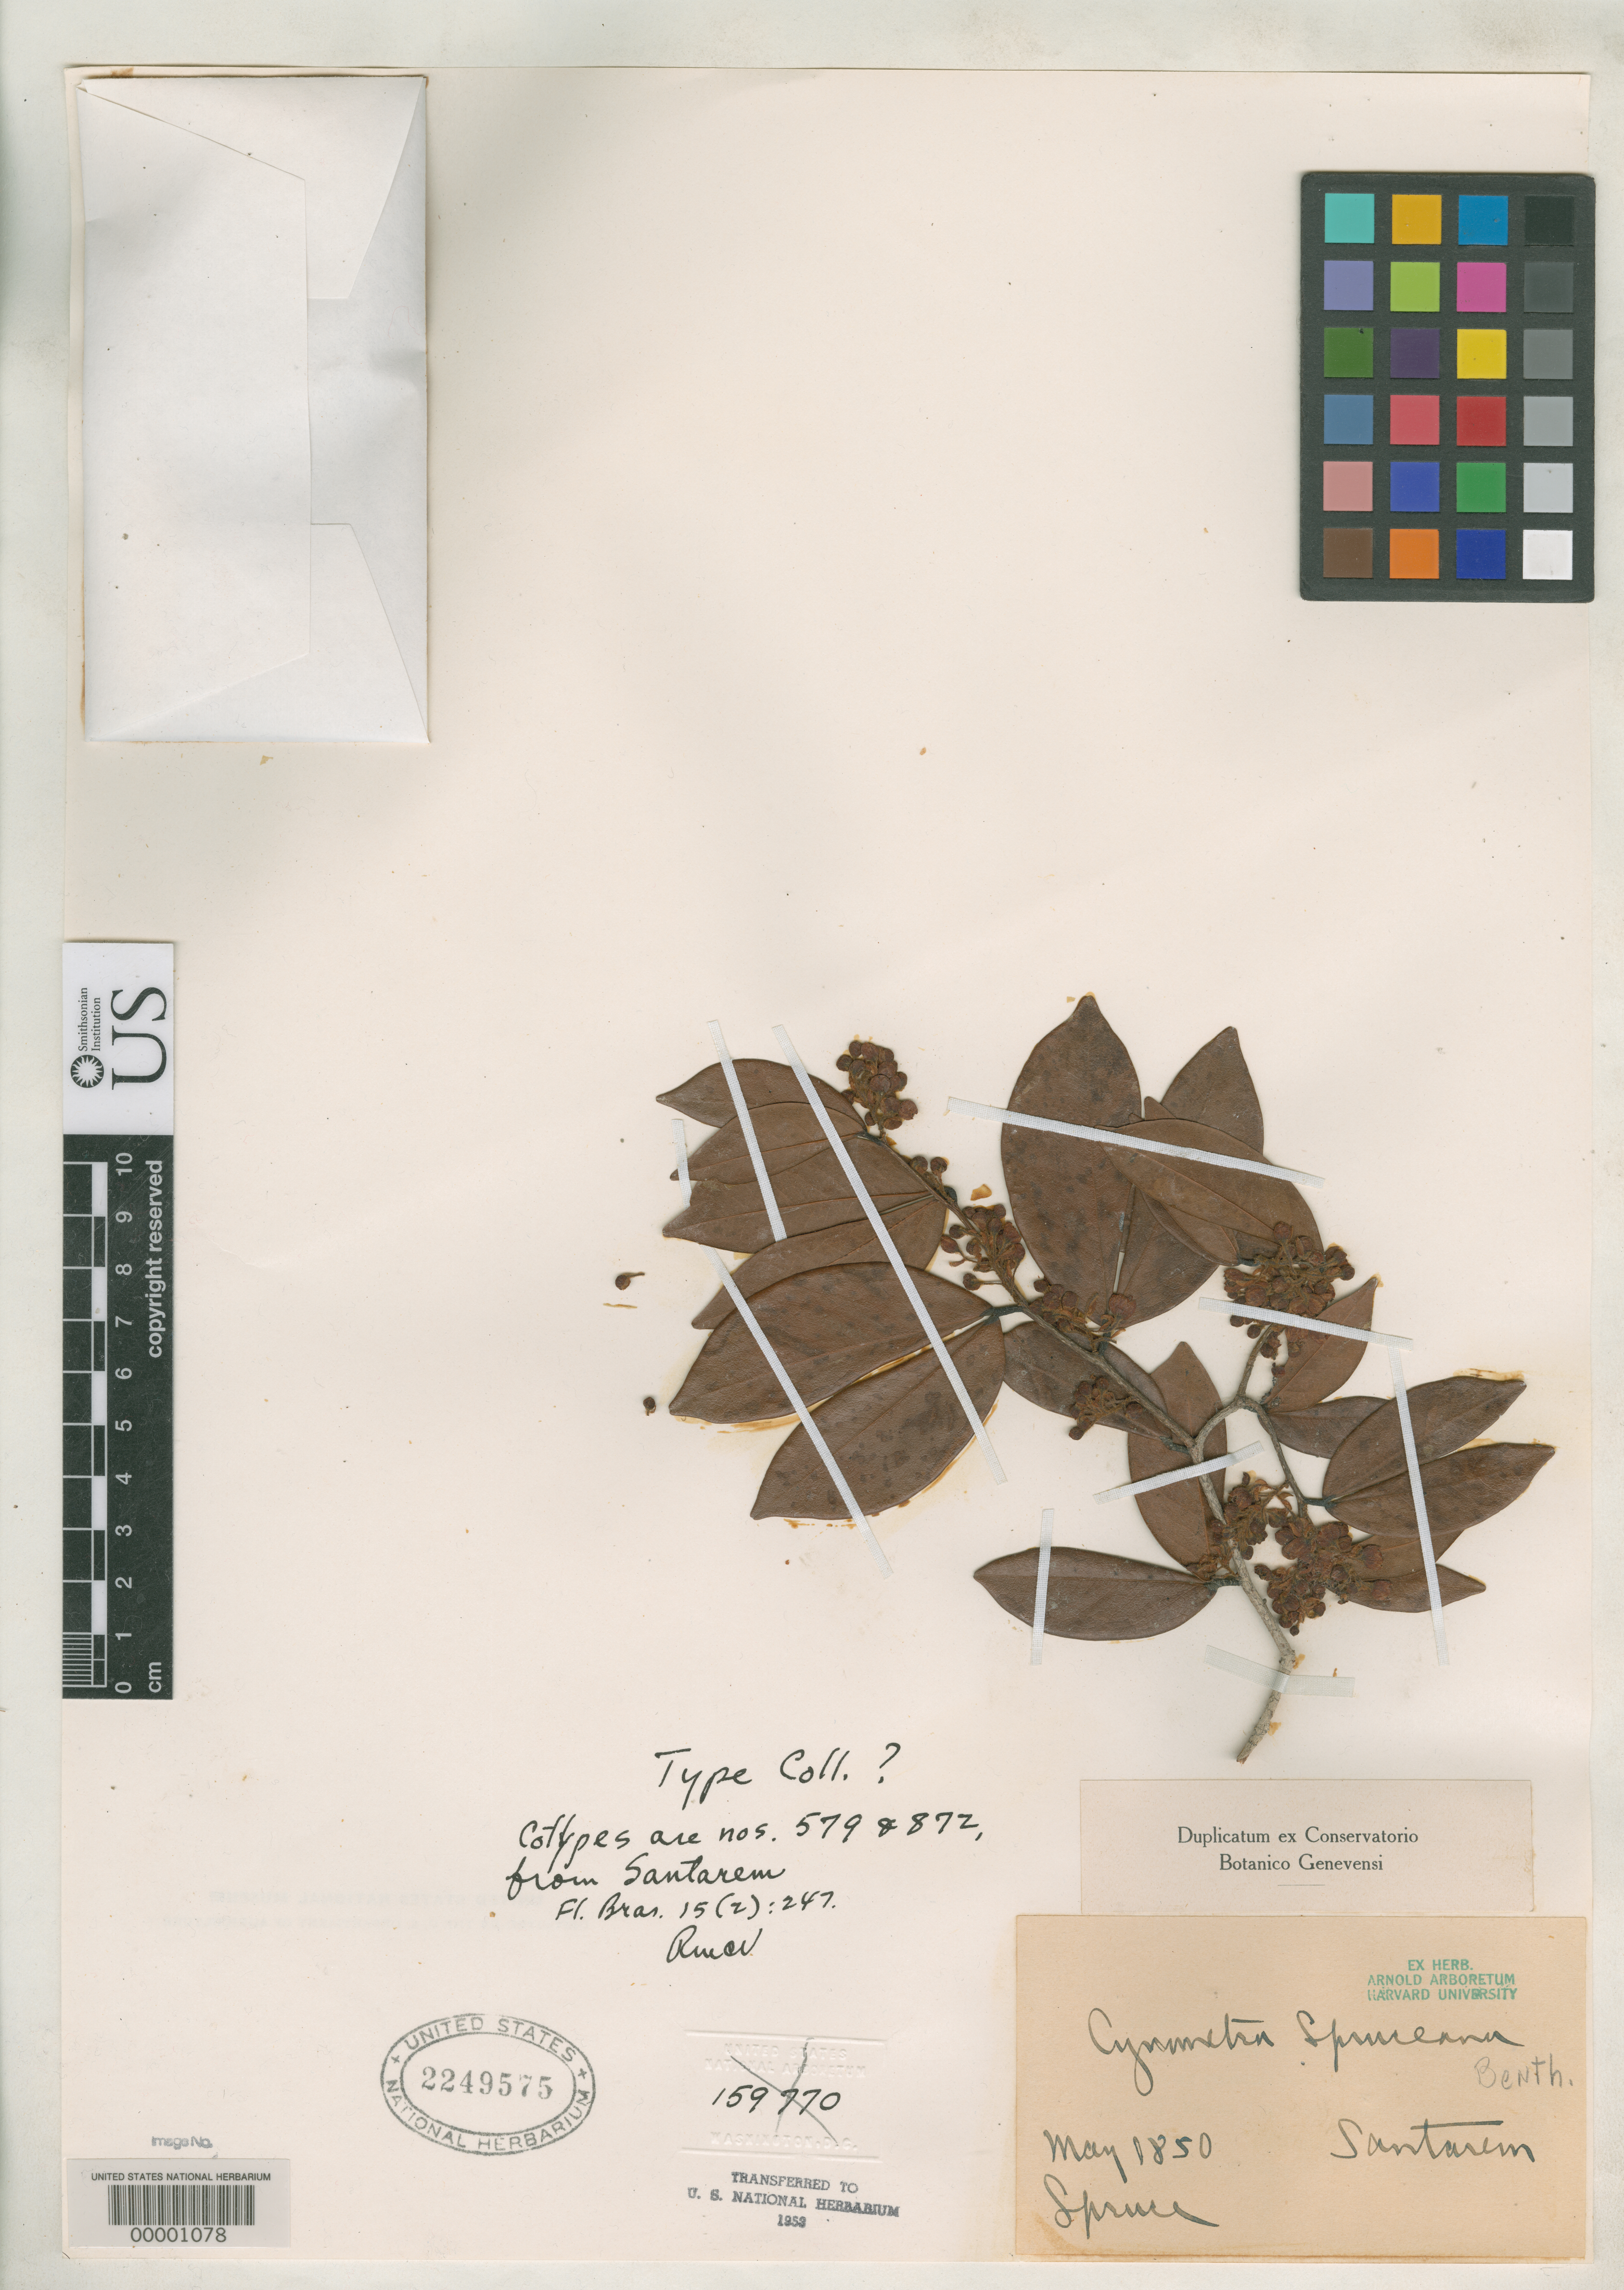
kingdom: Plantae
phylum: Tracheophyta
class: Magnoliopsida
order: Fabales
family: Fabaceae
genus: Cynometra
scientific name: Cynometra spruceana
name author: Benth. in Mart.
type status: Type Fragment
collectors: R. Spruce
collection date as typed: May 1850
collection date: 1850-05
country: Brazil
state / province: Pará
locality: Santarem.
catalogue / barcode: US 2249575